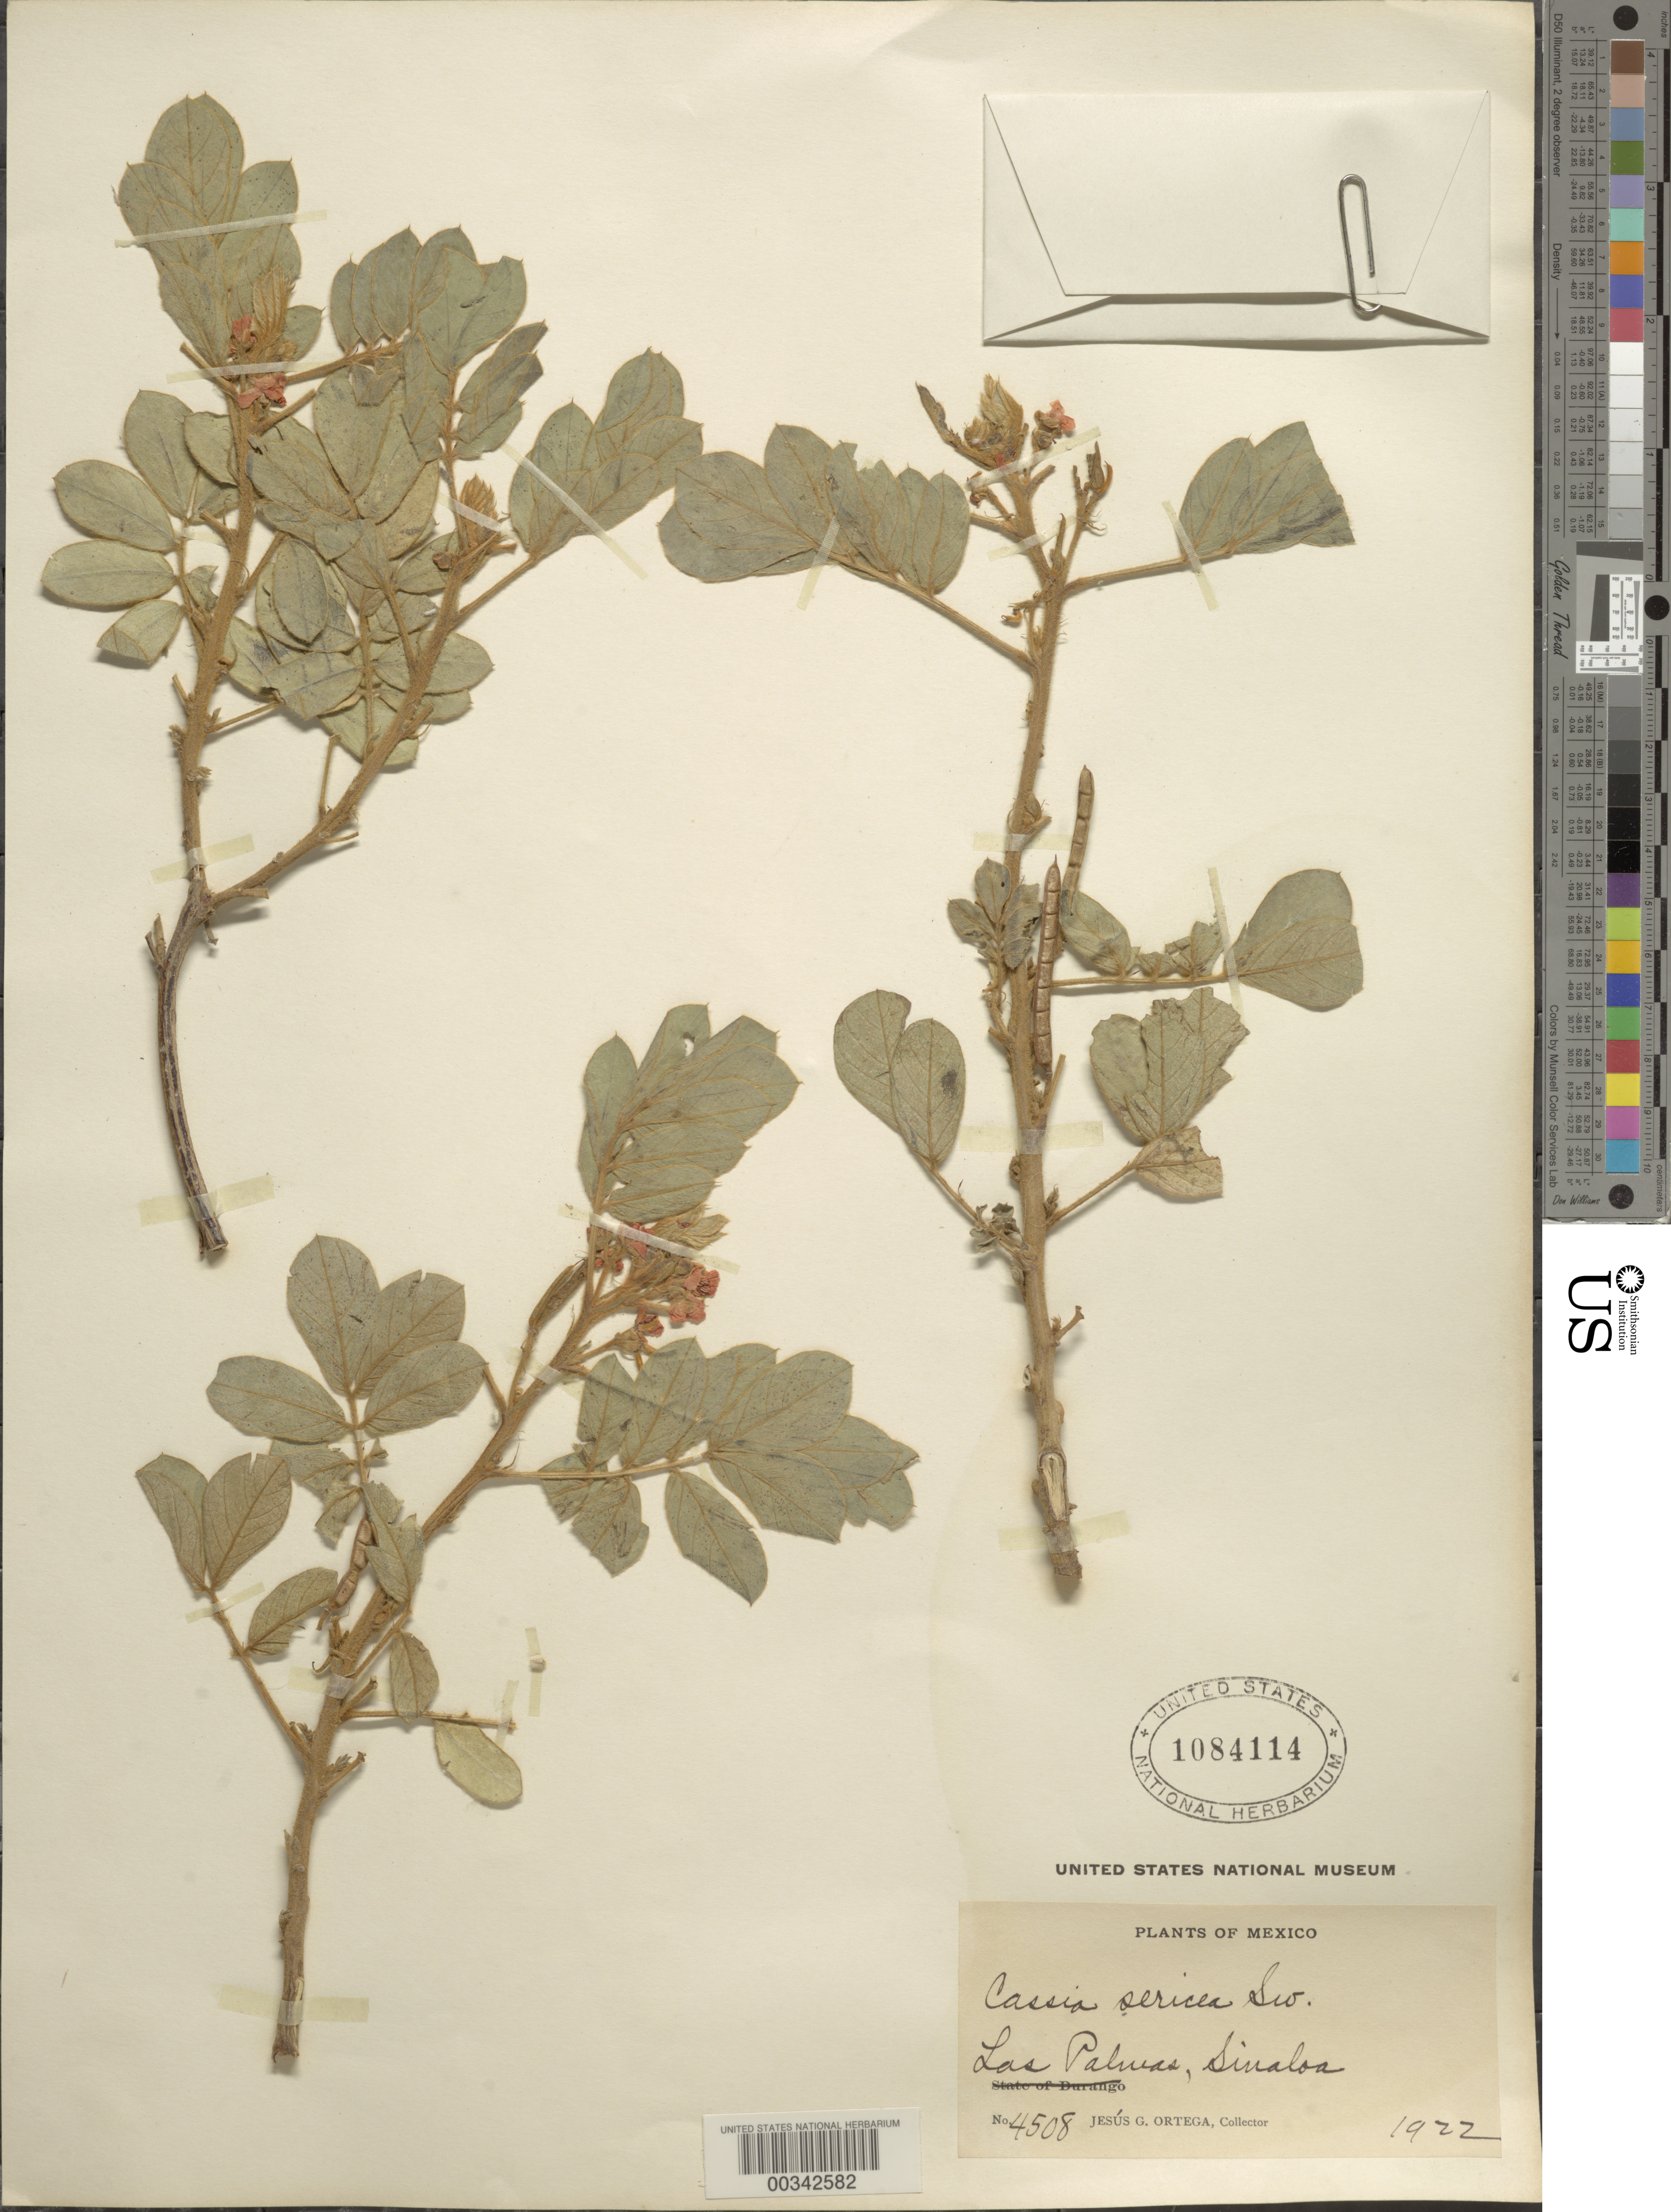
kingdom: Plantae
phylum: Tracheophyta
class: Magnoliopsida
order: Fabales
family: Fabaceae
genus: Senna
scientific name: Senna uniflora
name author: (Mill.) H.S. Irwin & Barneby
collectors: J. Ortega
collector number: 4508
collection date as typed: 1922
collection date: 1922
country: Mexico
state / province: Sinaloa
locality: Las palmas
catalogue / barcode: US 1084114